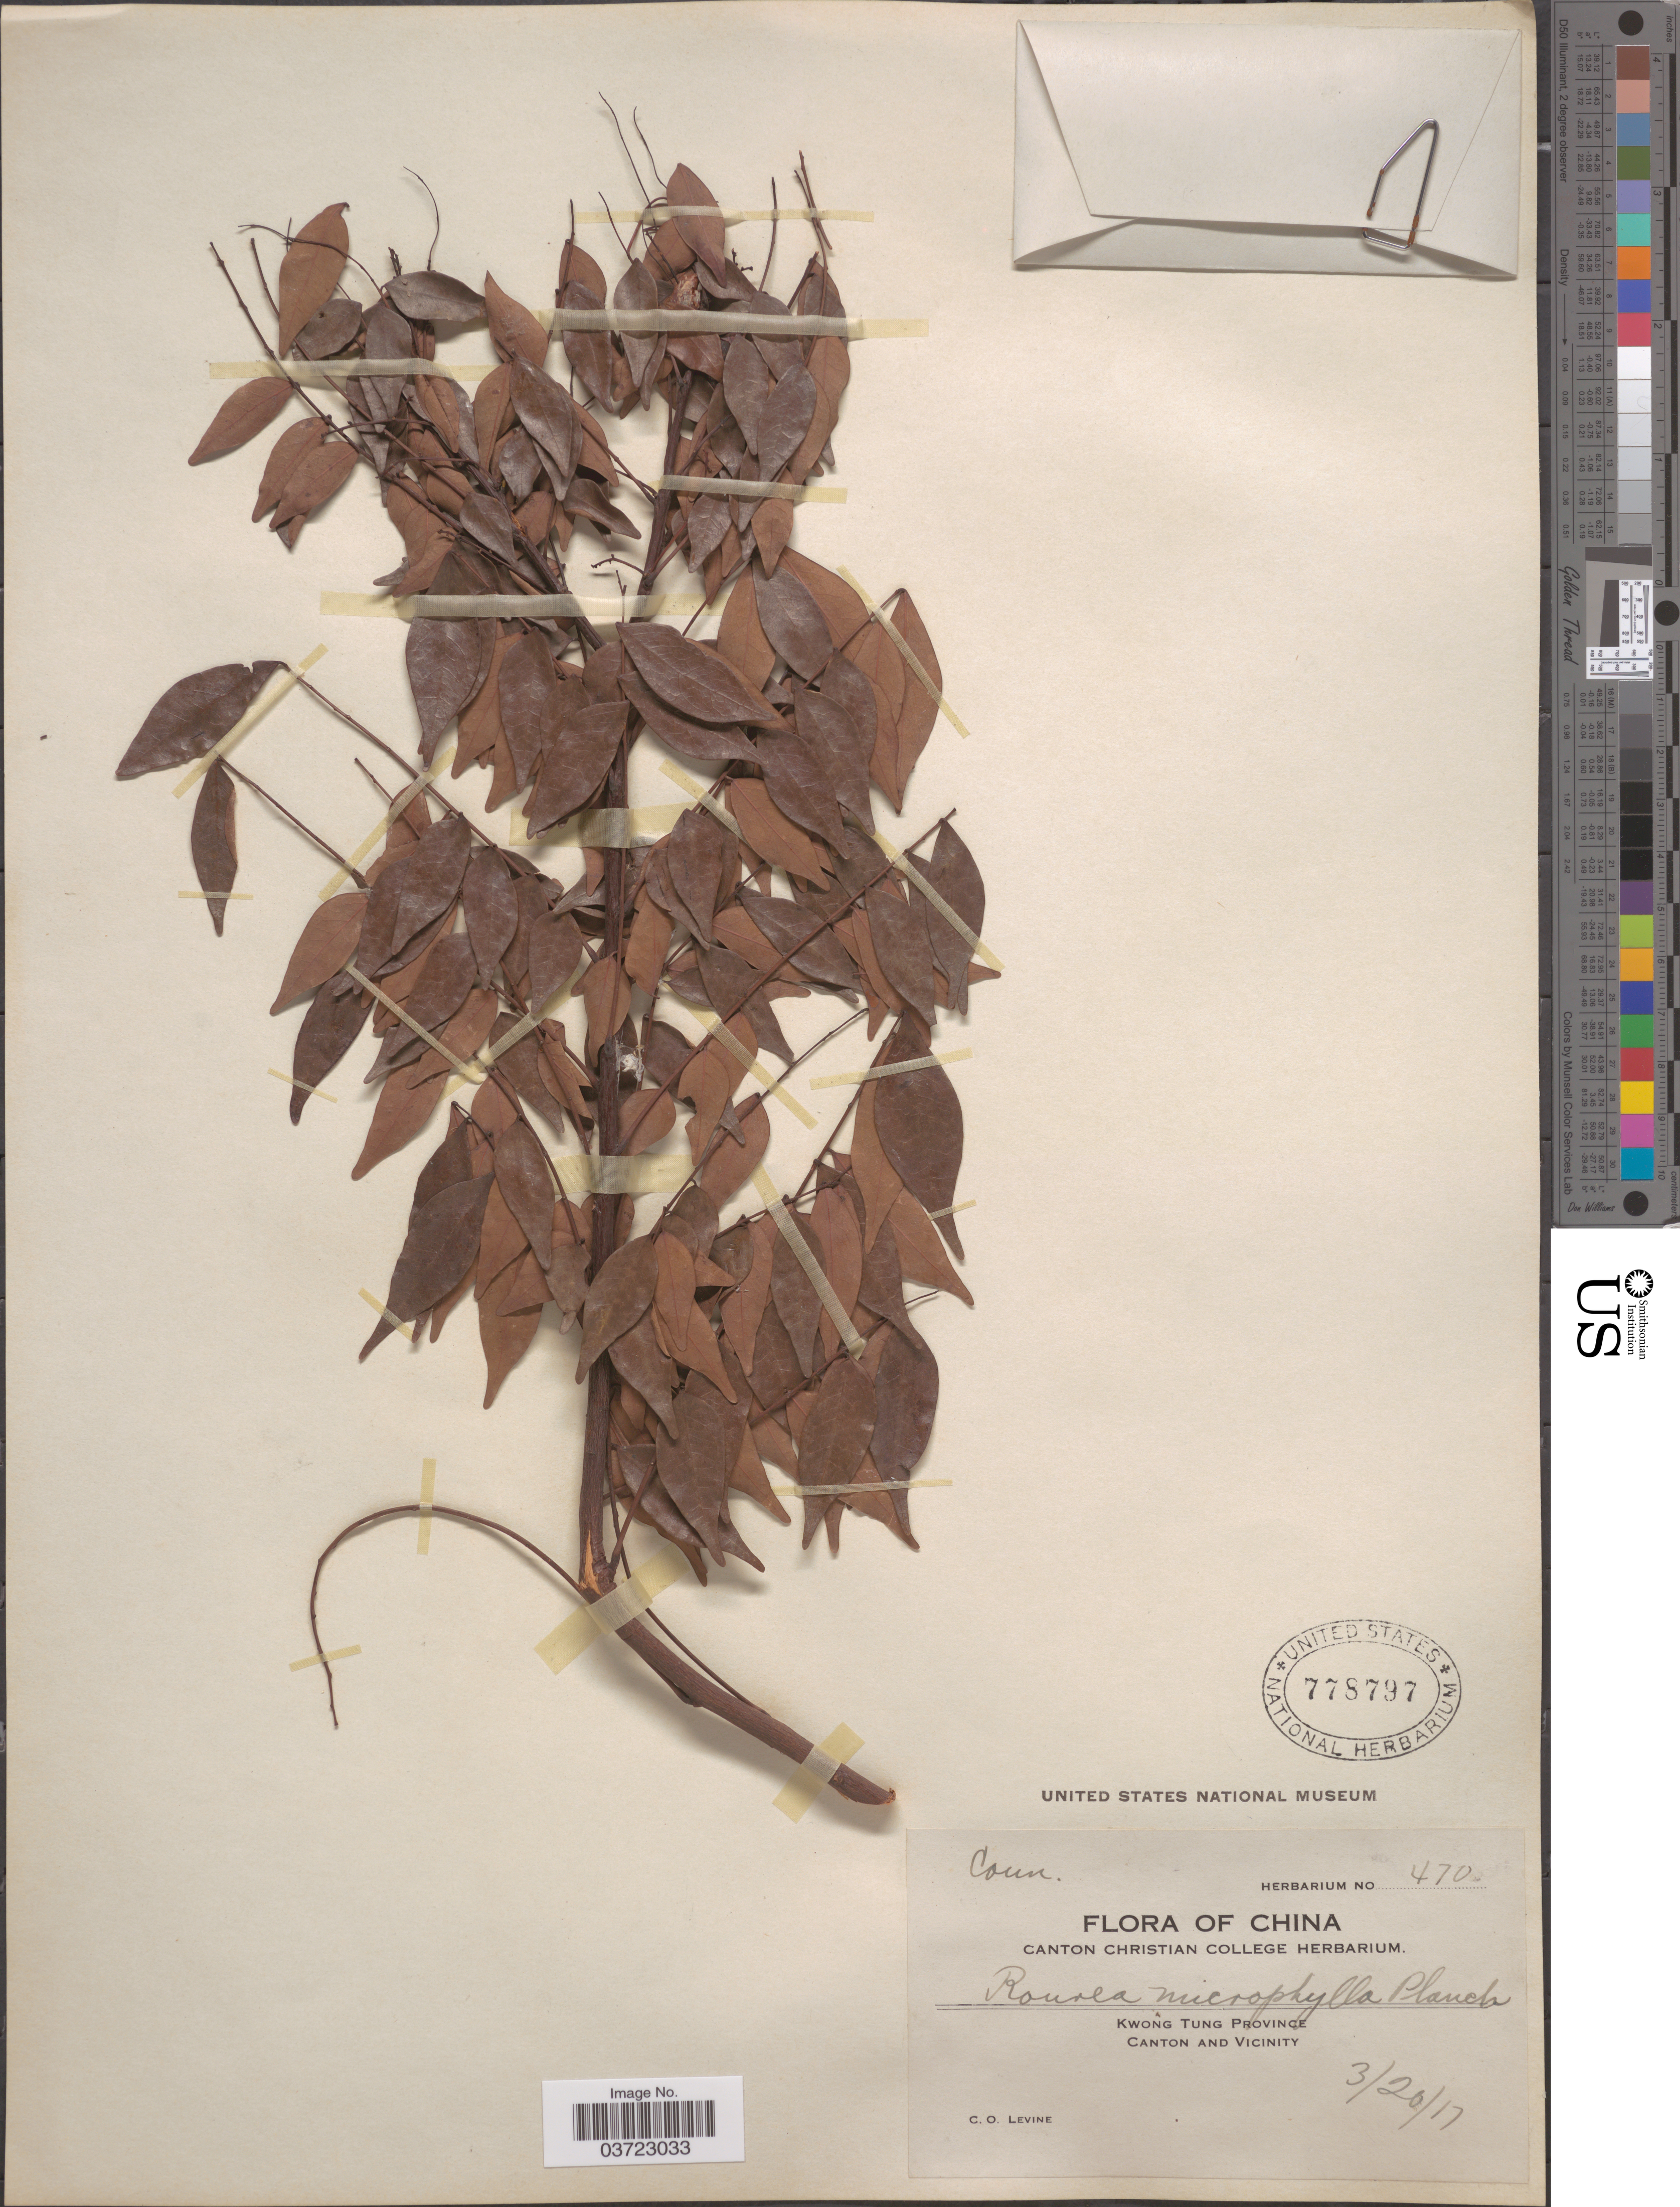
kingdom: Plantae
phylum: Tracheophyta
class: Magnoliopsida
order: Oxalidales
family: Connaraceae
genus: Rourea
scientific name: Rourea microphylla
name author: (Hook. & Arn.) Planch.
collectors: C. O. Levine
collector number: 470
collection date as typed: Transcribed d/m/y: 20/3/17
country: China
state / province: Guangdong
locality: Kwong Tung Province. Canton and Vicinity.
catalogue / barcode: US 778797